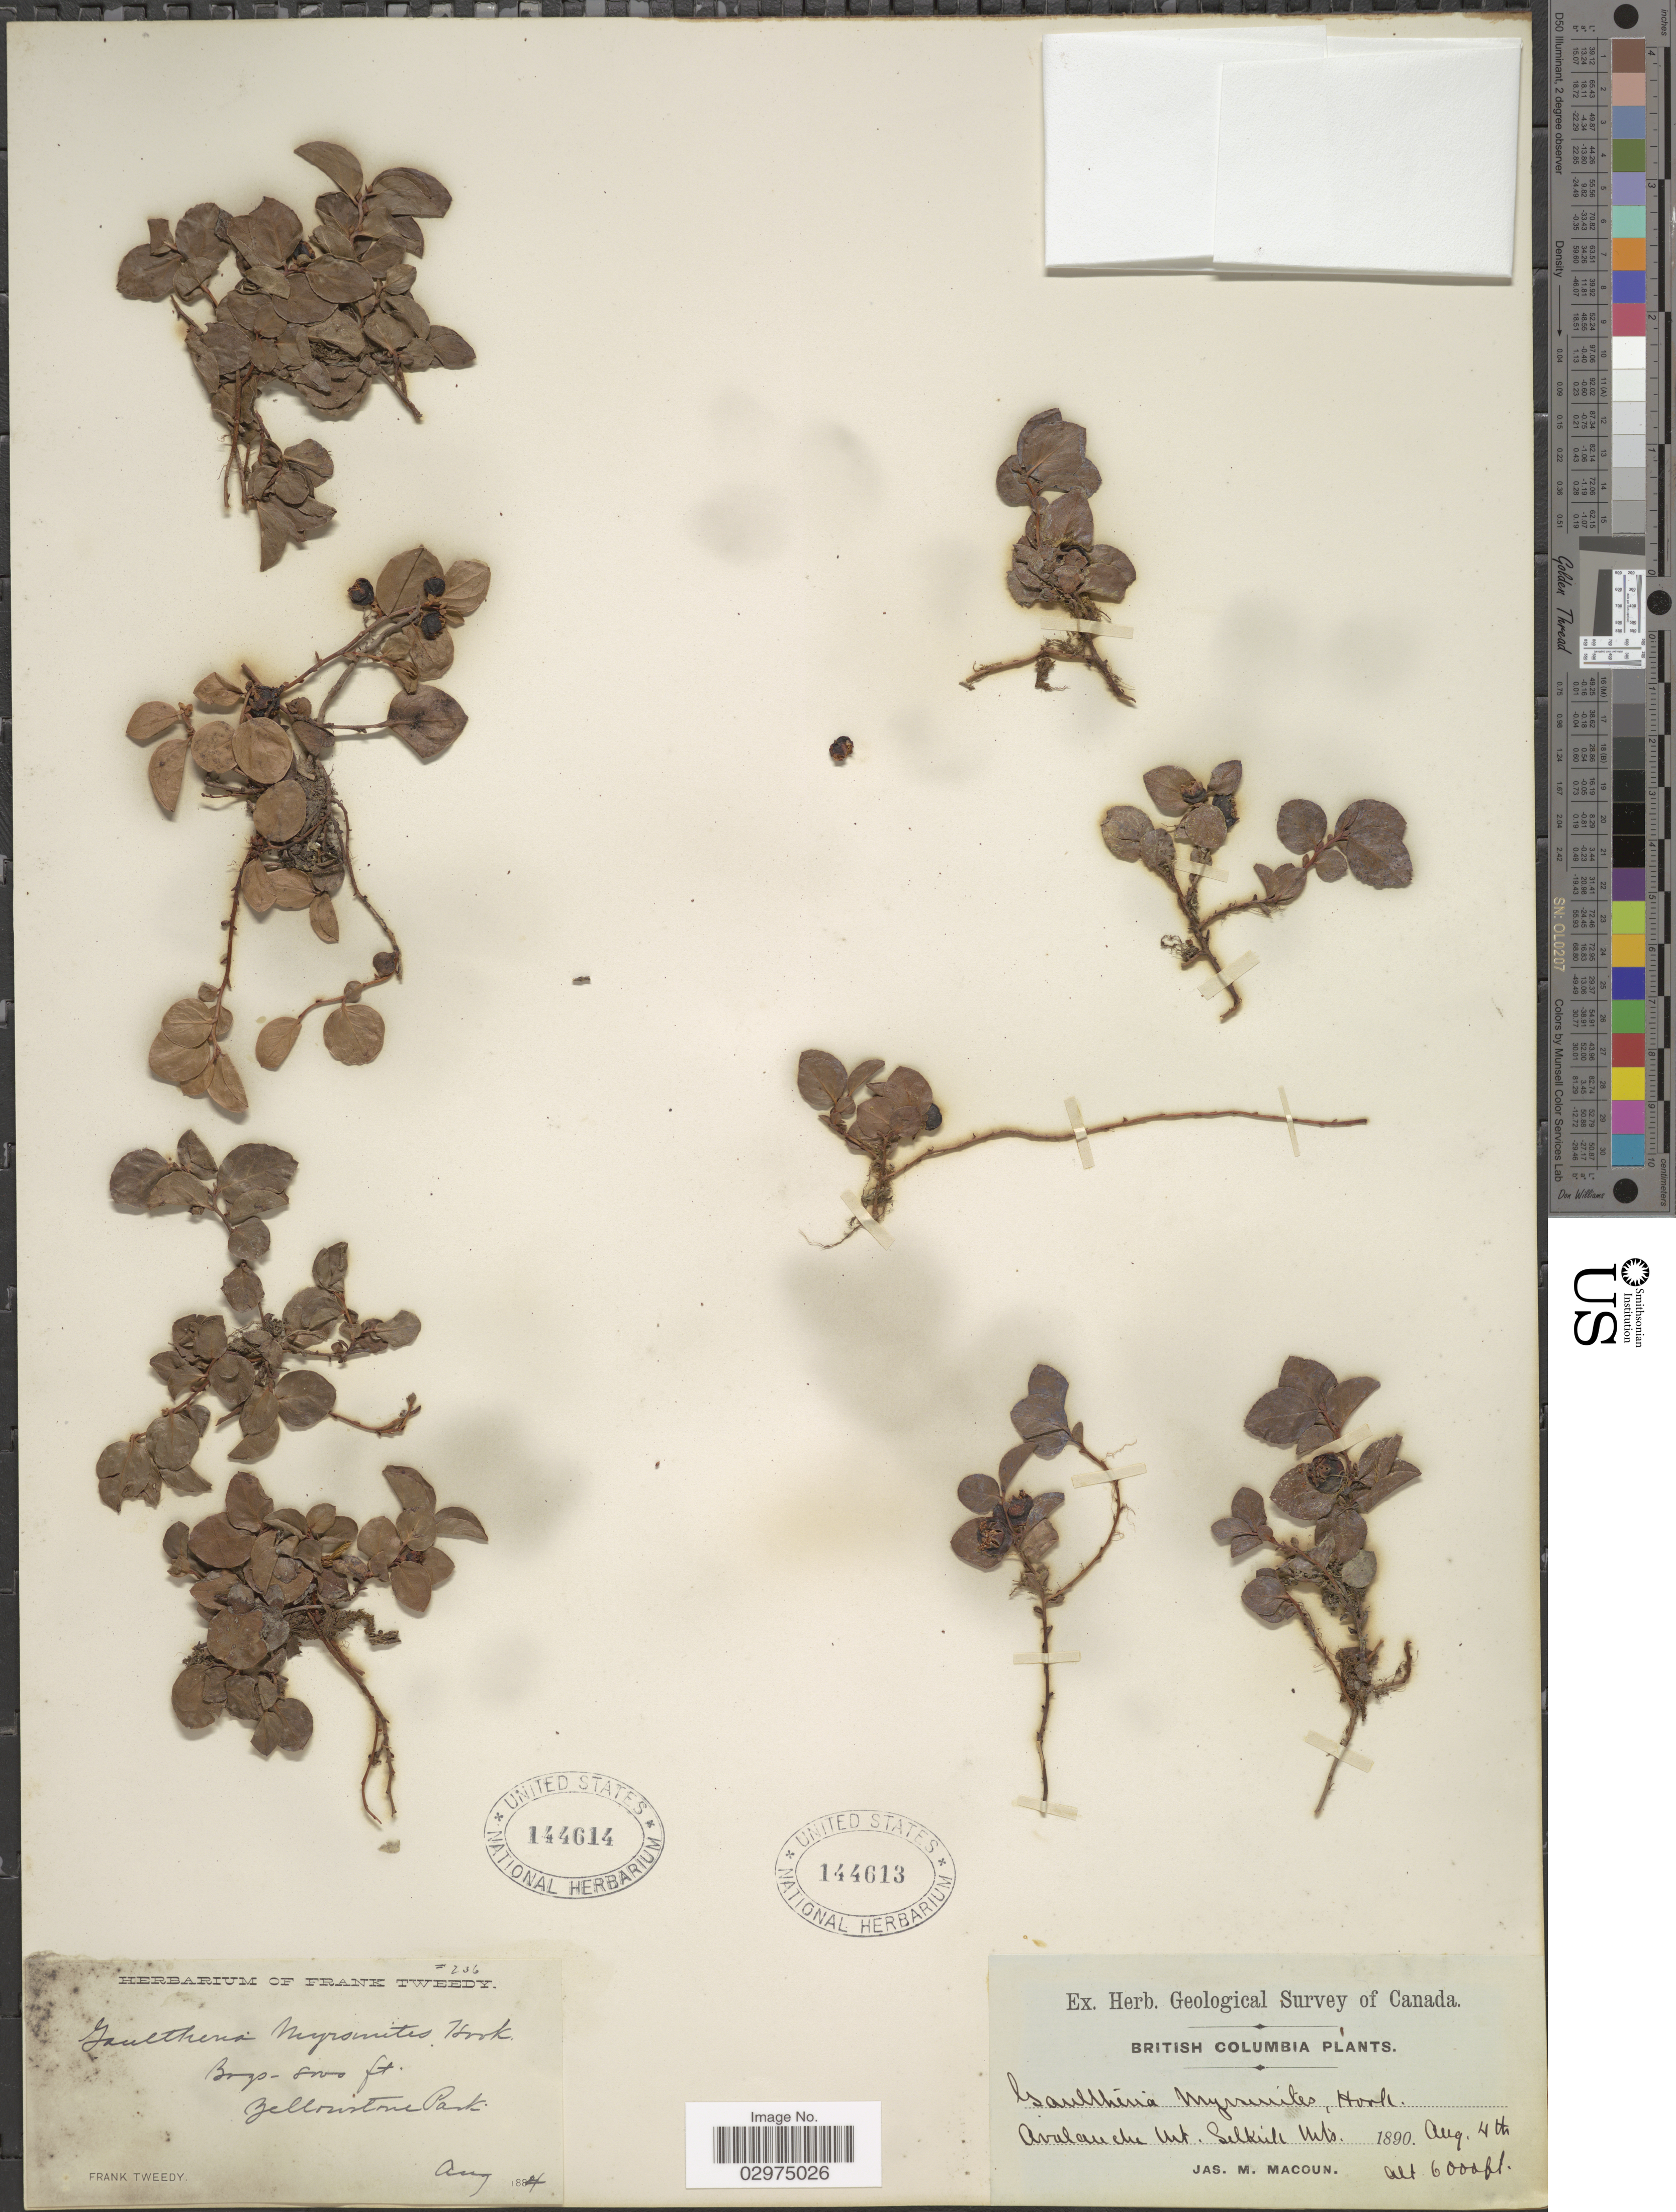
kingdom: Plantae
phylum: Tracheophyta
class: Magnoliopsida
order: Ericales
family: Ericaceae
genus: Gaultheria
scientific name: Gaultheria humifusa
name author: (Graham) Rydb.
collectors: F. Tweedy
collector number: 236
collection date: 1884-08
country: United States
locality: Yellowstone Park.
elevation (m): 2438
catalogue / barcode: US 144614